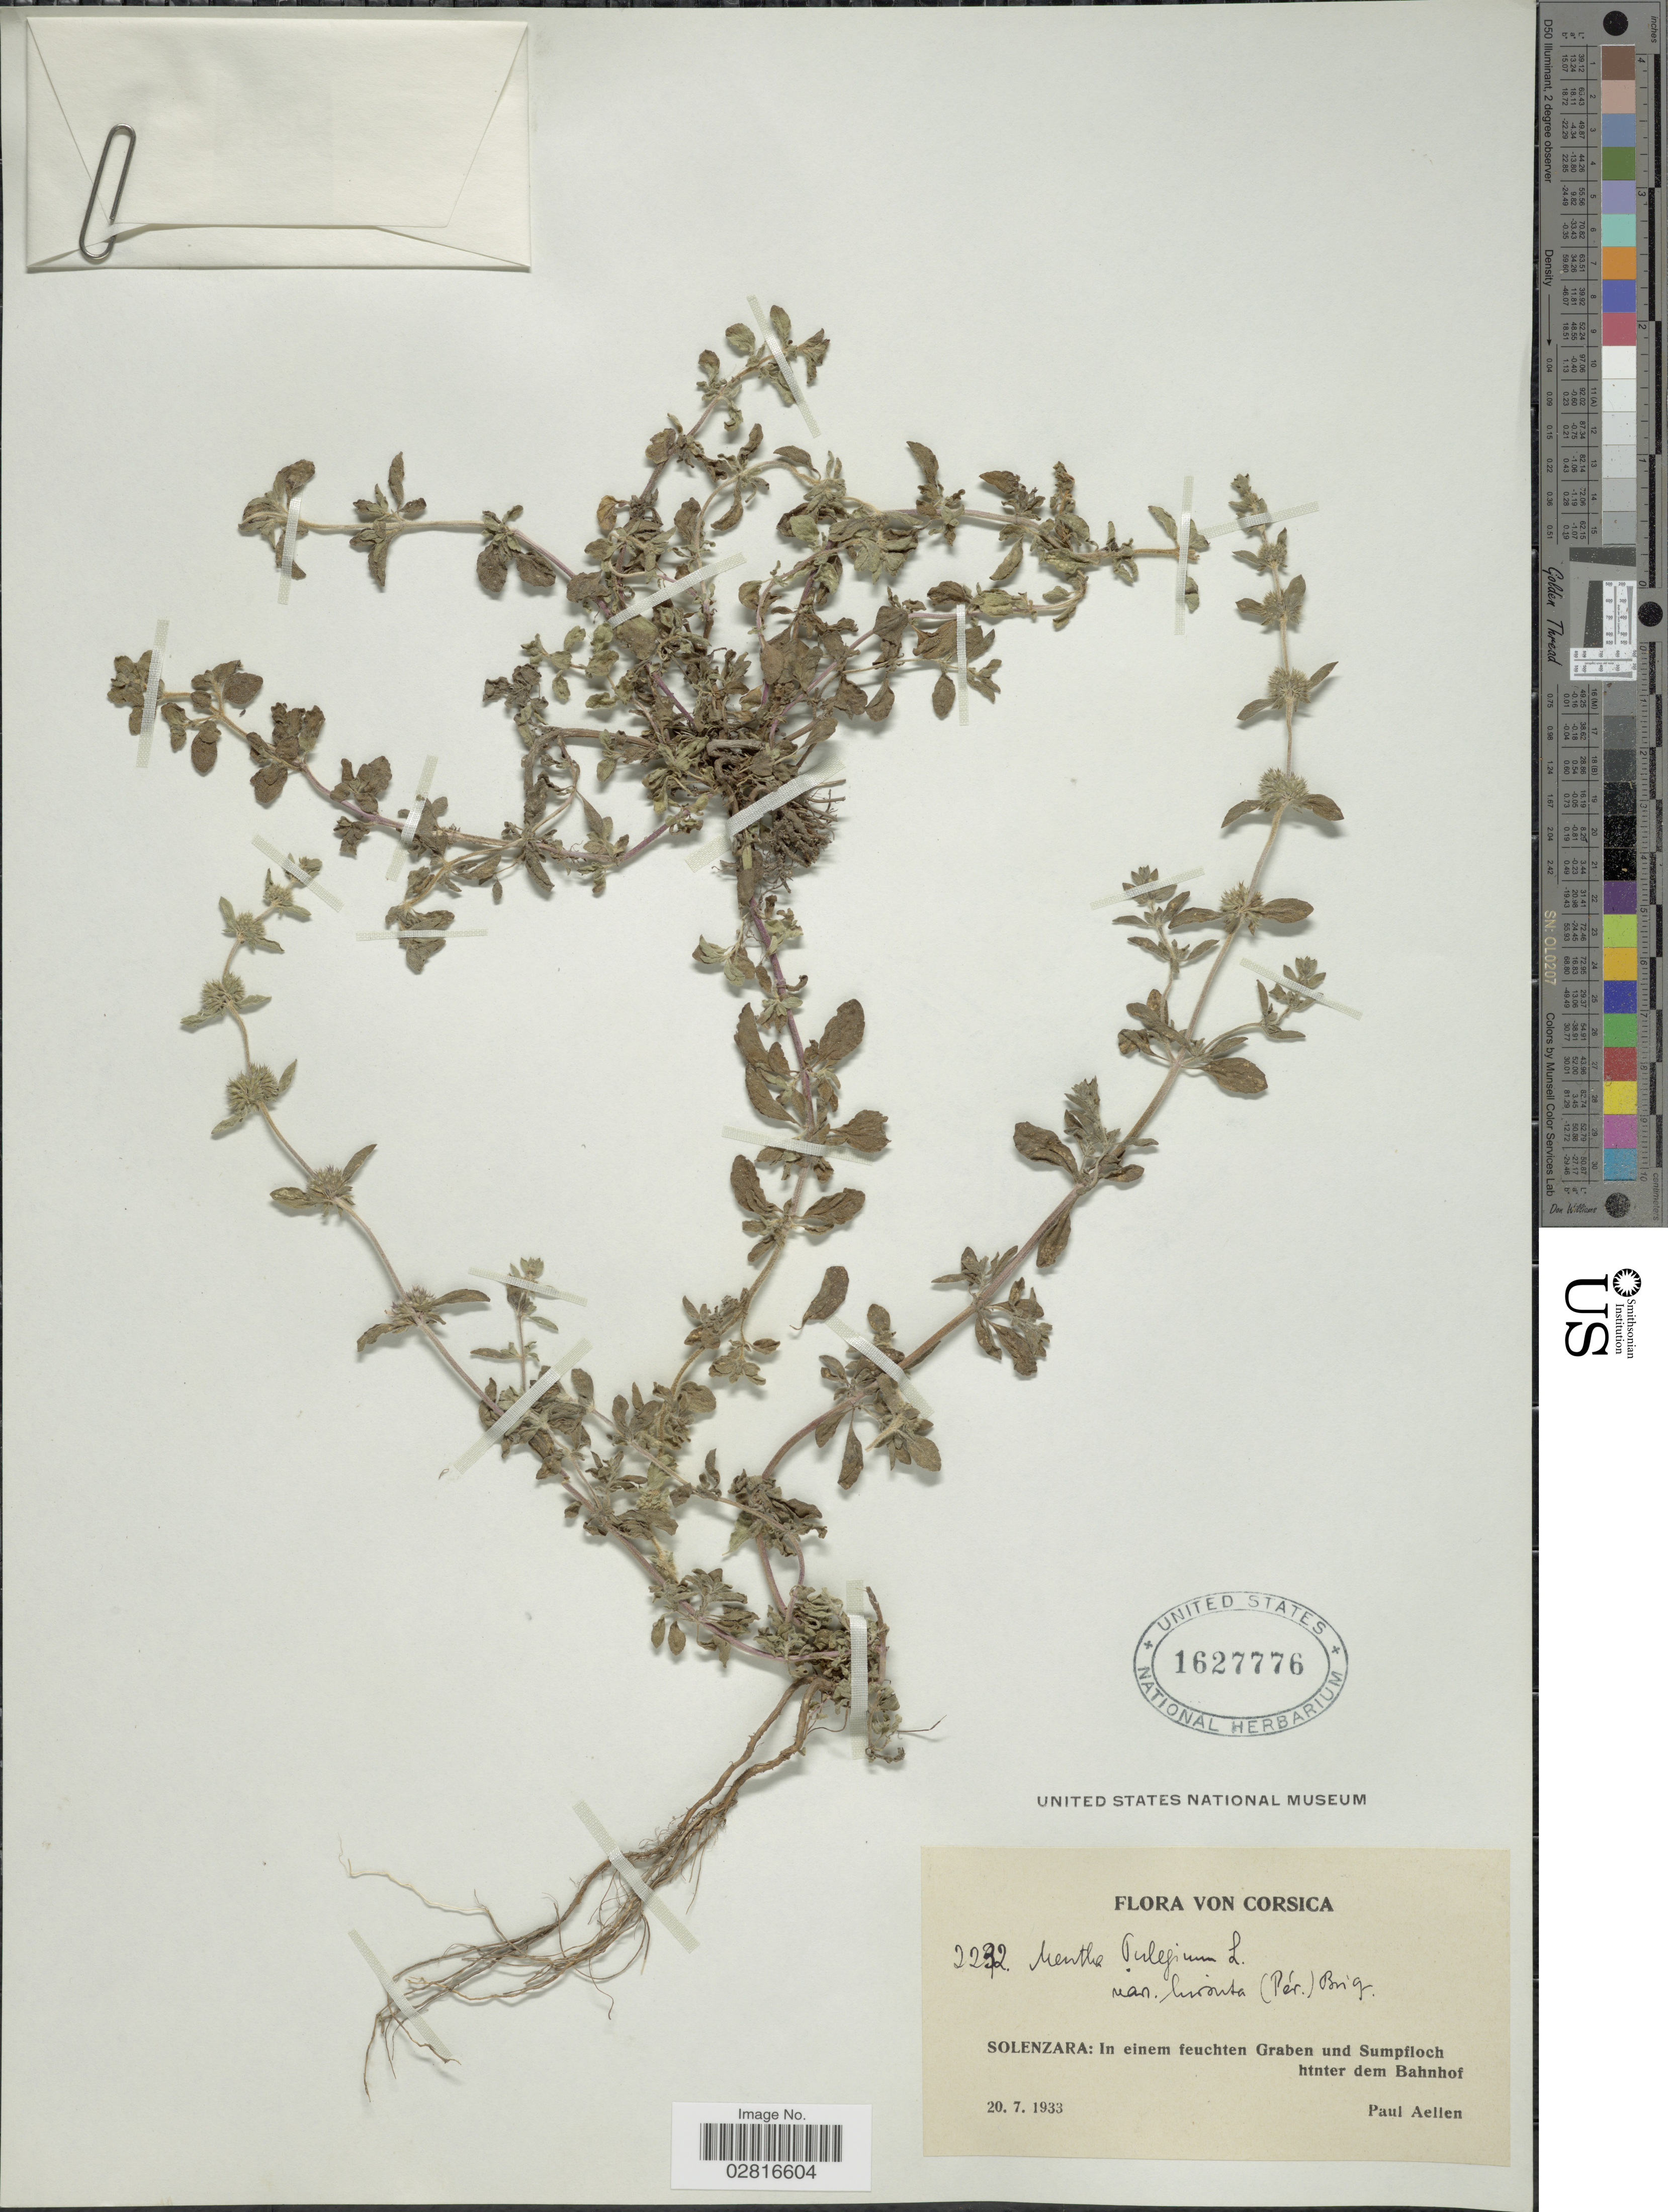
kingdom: Plantae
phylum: Tracheophyta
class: Magnoliopsida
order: Lamiales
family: Lamiaceae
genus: Mentha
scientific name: Mentha pulegium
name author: L.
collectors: P. Aellen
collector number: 2232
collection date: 1933-07-20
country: France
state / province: Corsica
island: Corse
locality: Solenzara: In einem feuchten Graben und Sumpfloch htnter dem Bahnhof.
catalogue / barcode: US 1627776